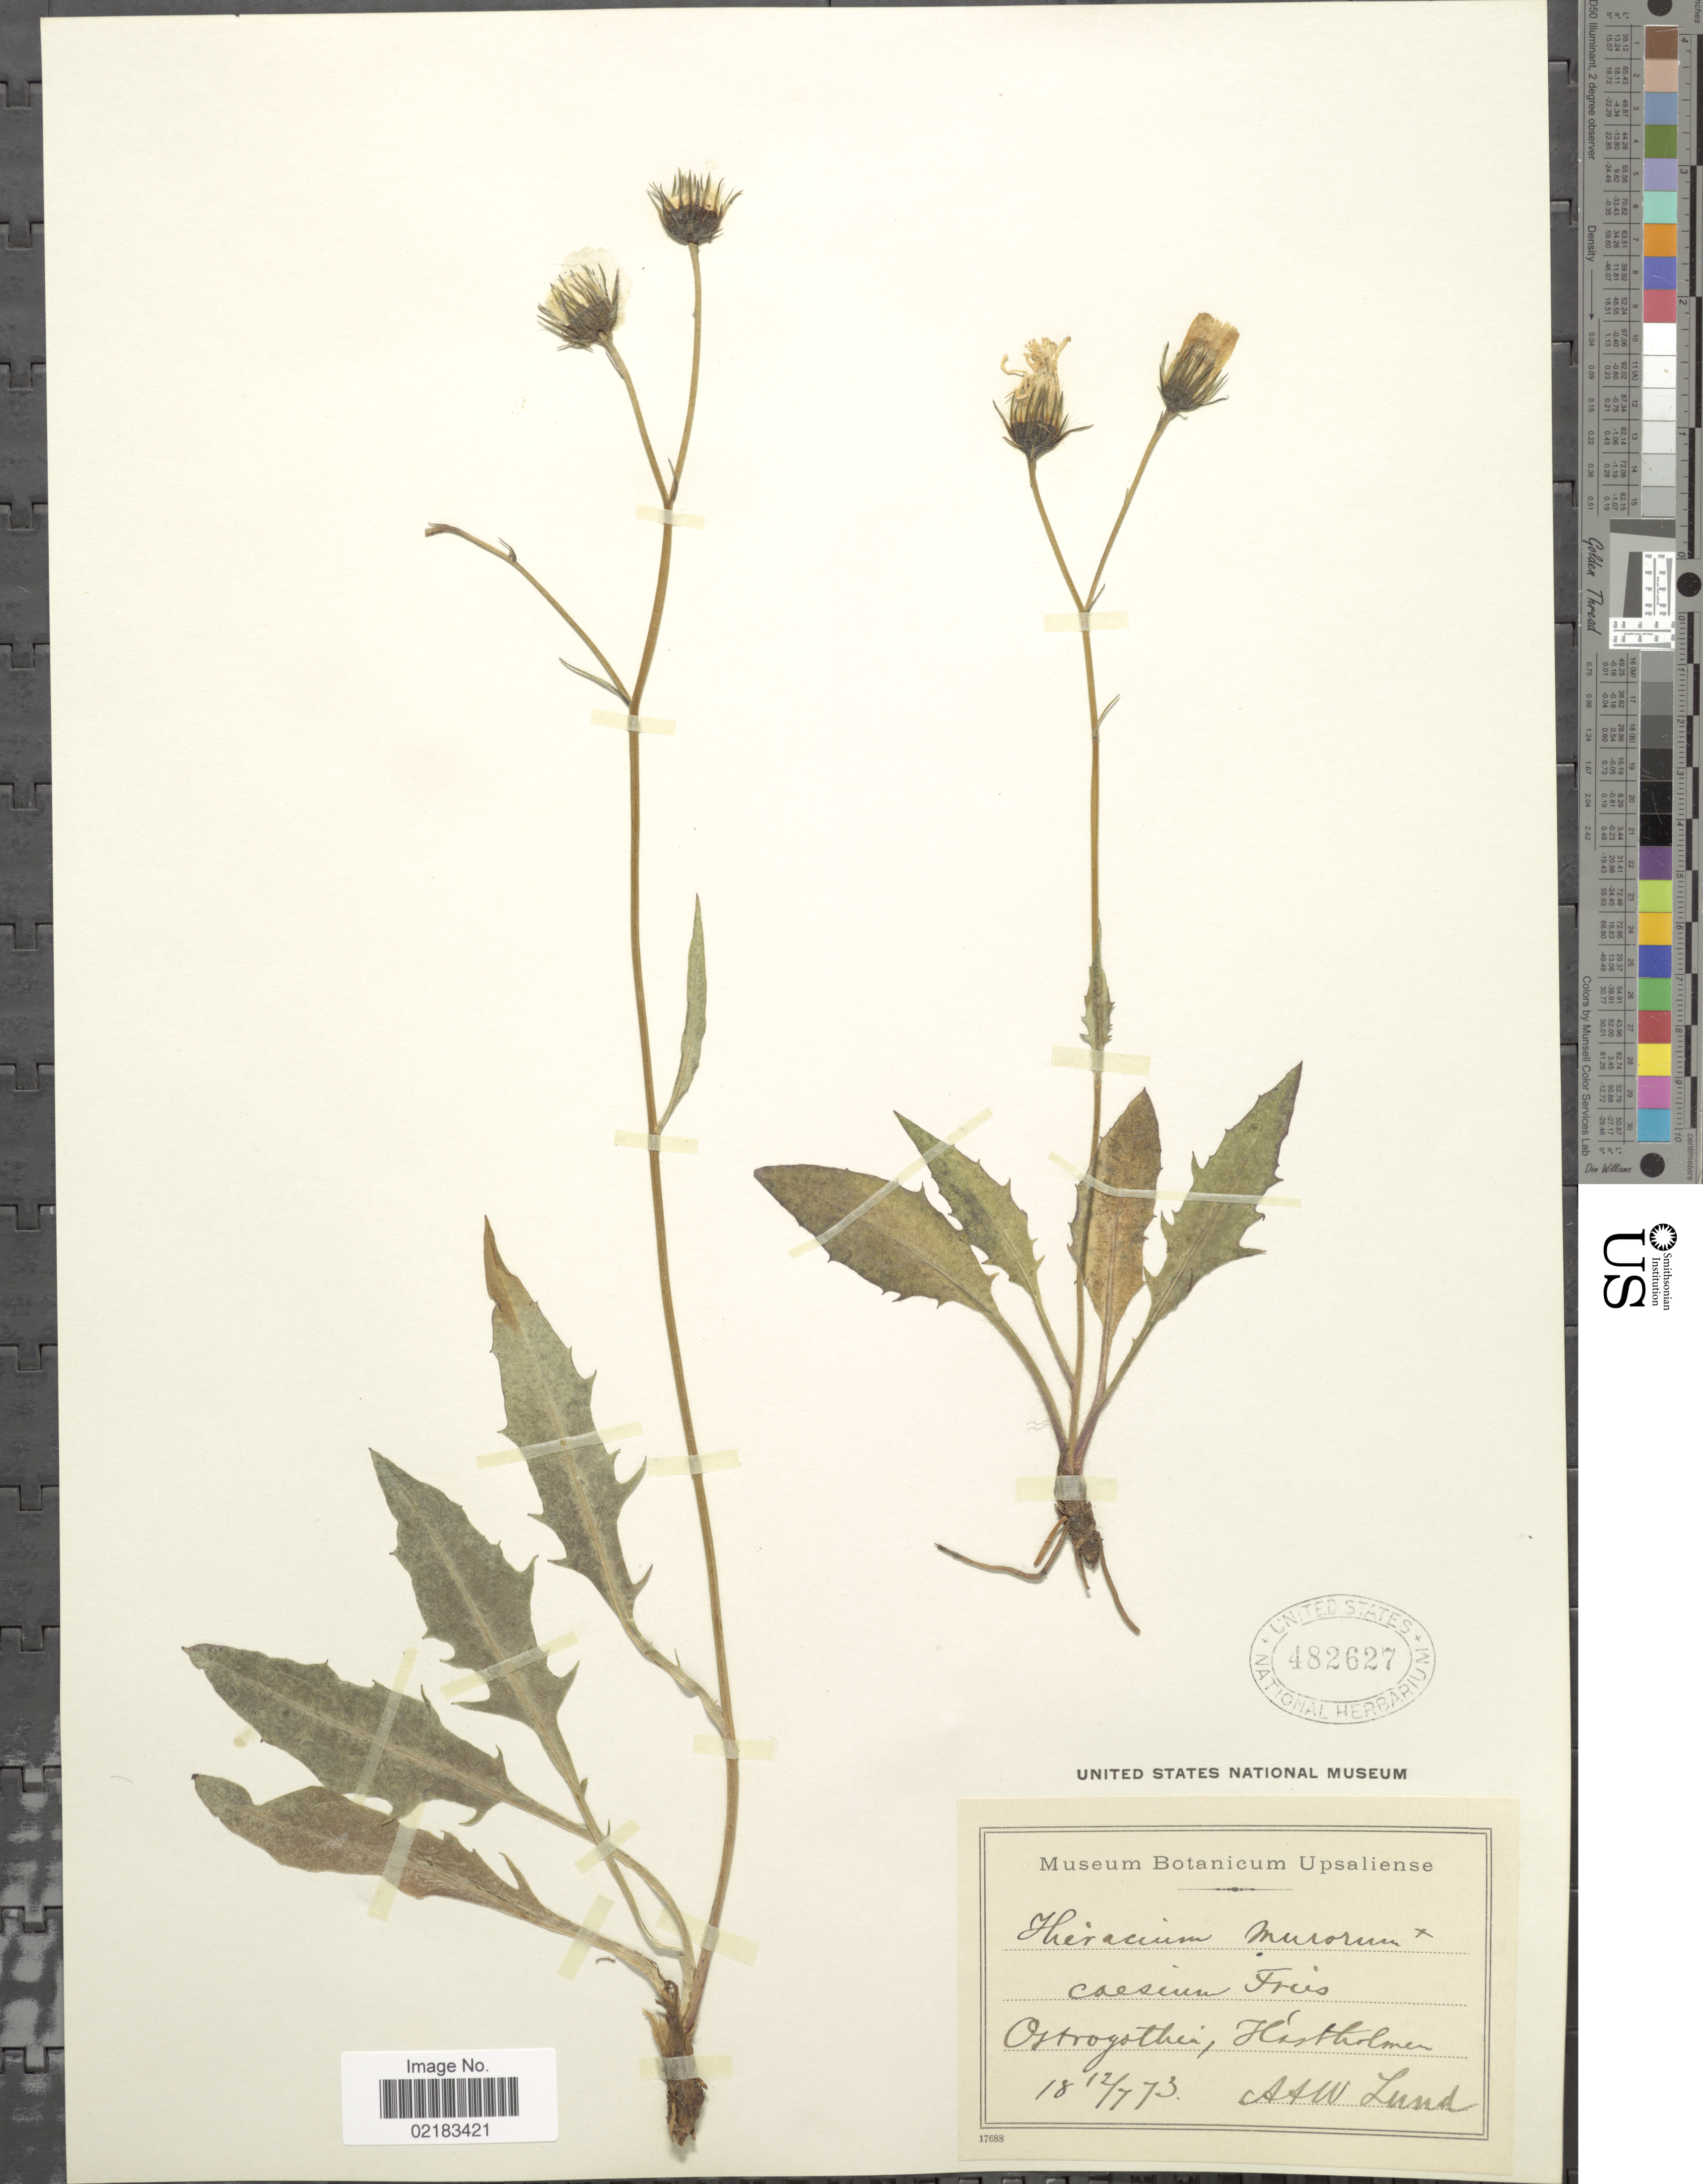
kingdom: Plantae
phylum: Tracheophyta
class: Magnoliopsida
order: Asterales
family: Asteraceae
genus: Hieracium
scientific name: Hieracium murorum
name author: L.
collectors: A. Lund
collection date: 1873-07-12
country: Sweden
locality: Ostrogothia, Hastholmen.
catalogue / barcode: US 482627